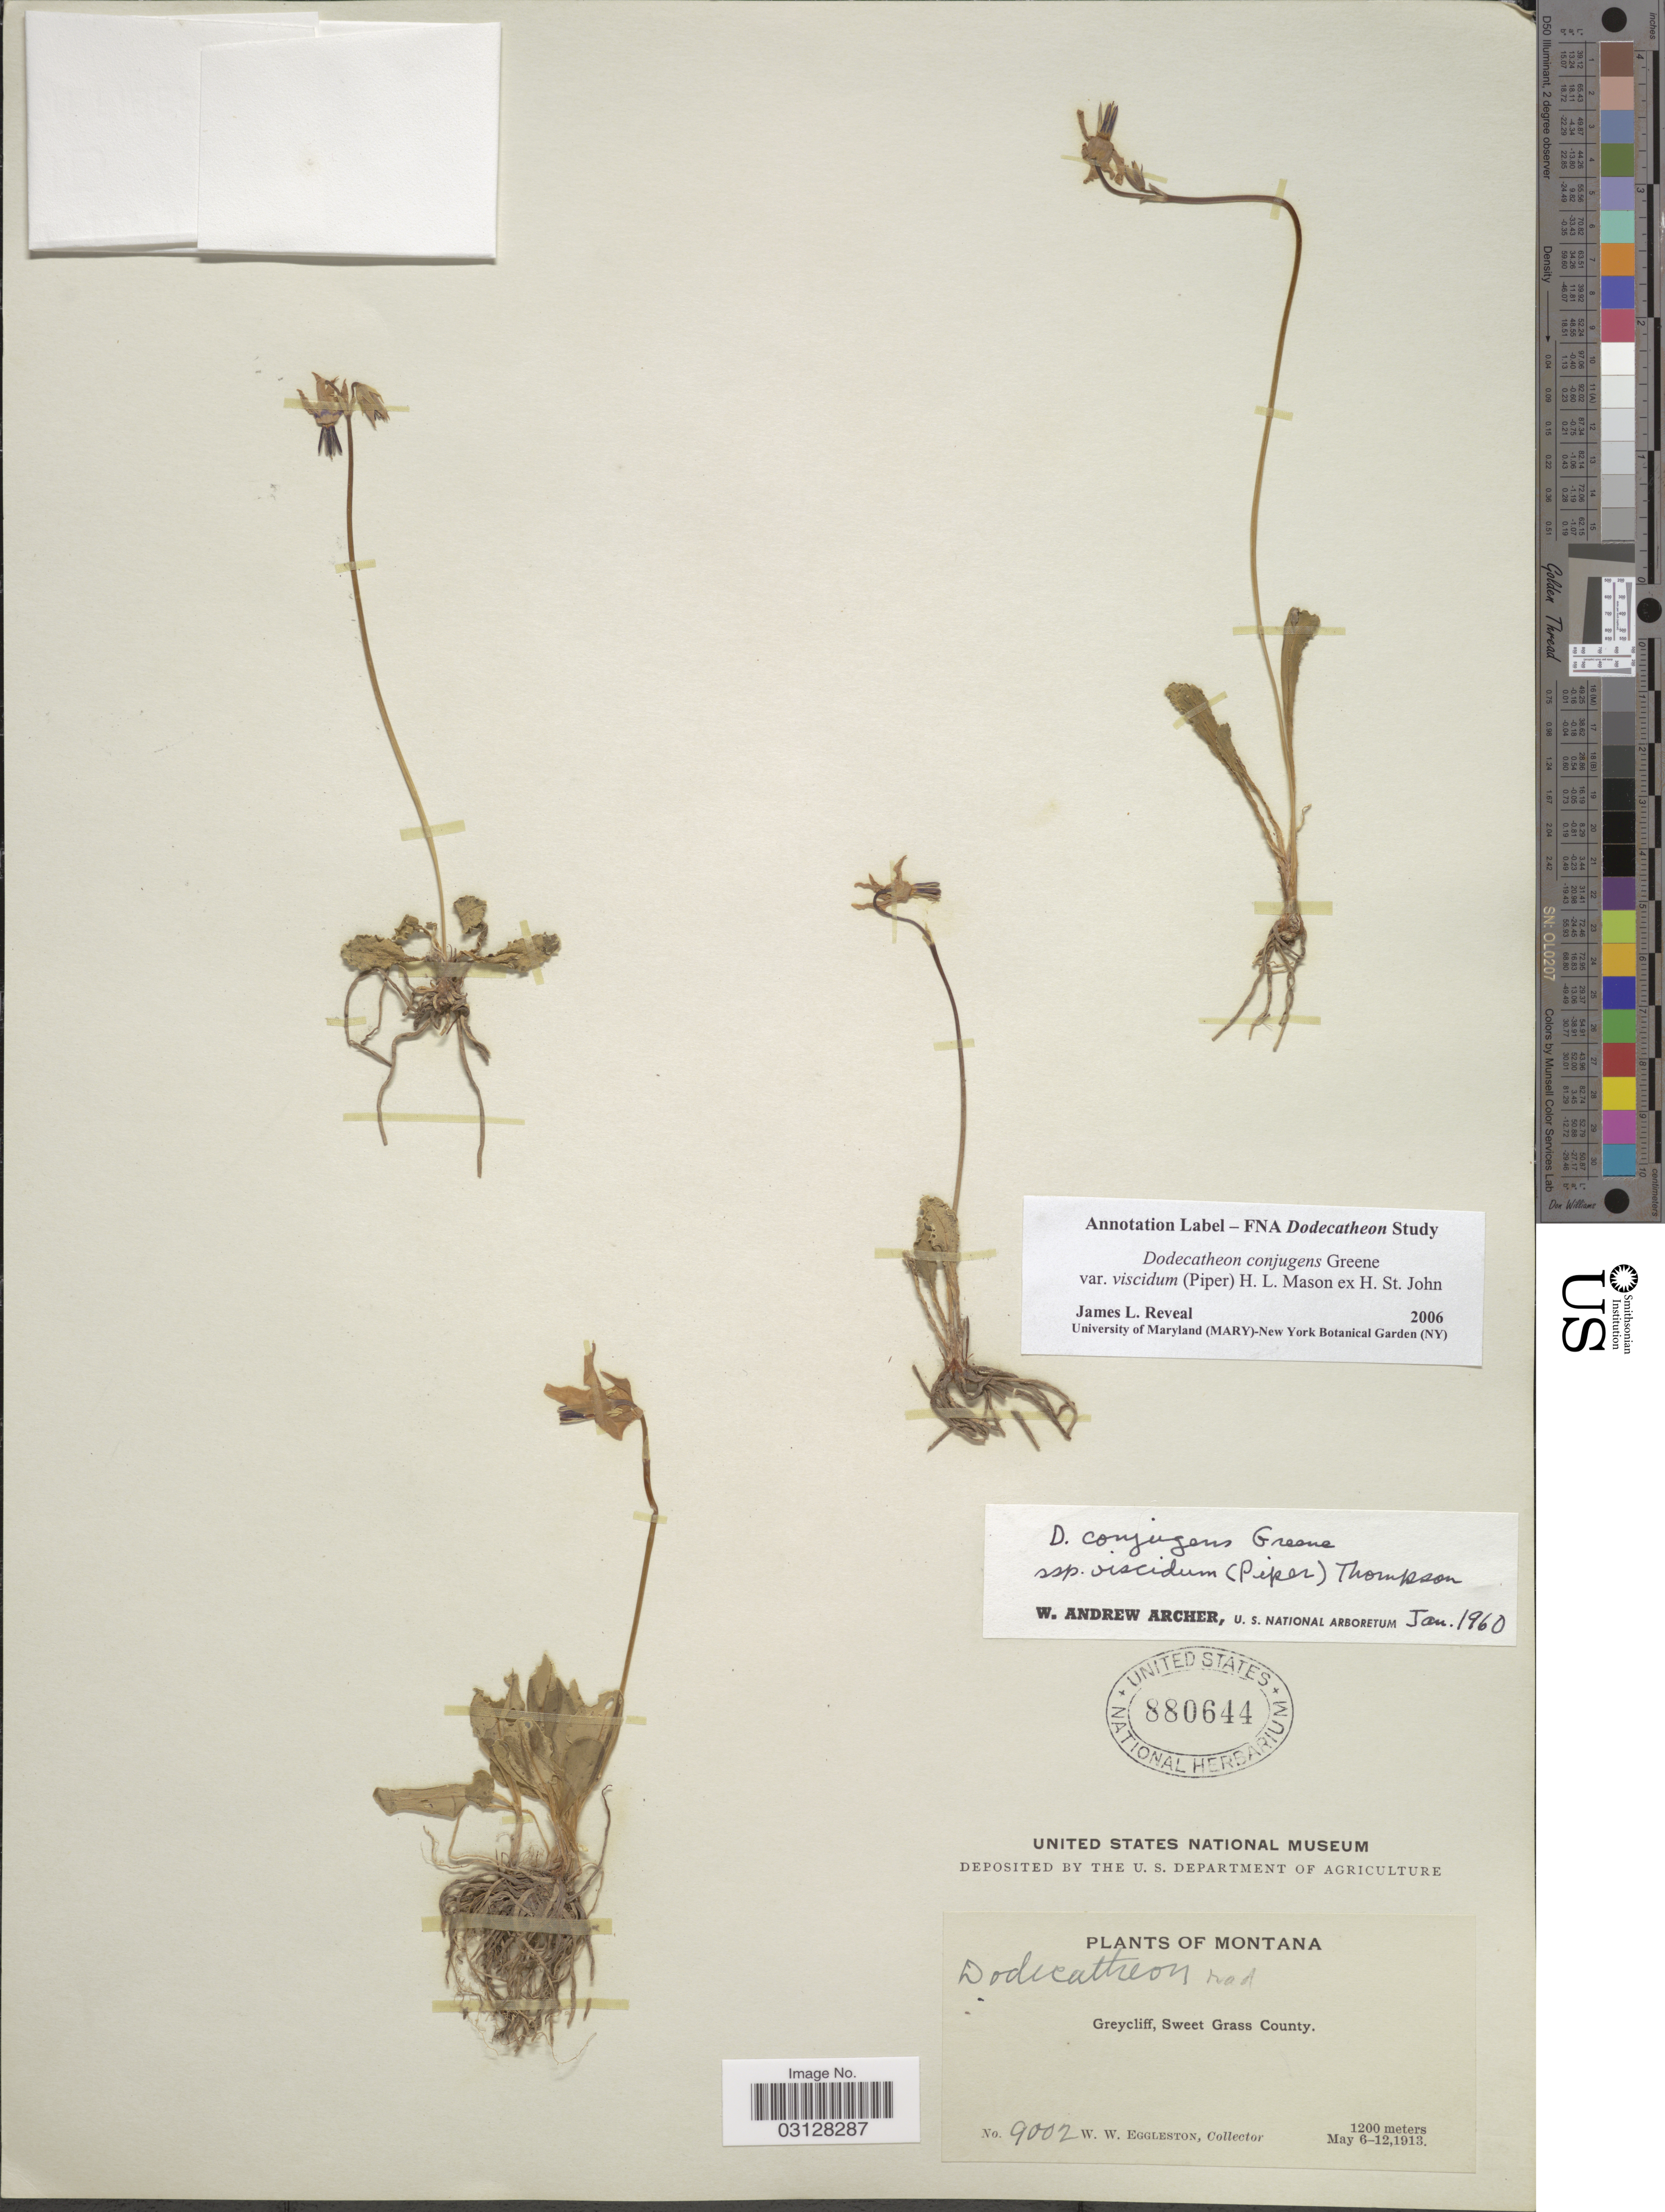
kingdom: Plantae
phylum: Tracheophyta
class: Magnoliopsida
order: Ericales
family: Primulaceae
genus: Dodecatheon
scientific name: Dodecatheon conjugens subsp. viscidum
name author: (Piper) H.J. Thomps.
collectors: W. W. Eggleston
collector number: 9002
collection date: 1913-05-06/1913-05-12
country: United States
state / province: Montana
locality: Greycliff, Sweet Grass County.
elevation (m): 1200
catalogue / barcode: US 880644